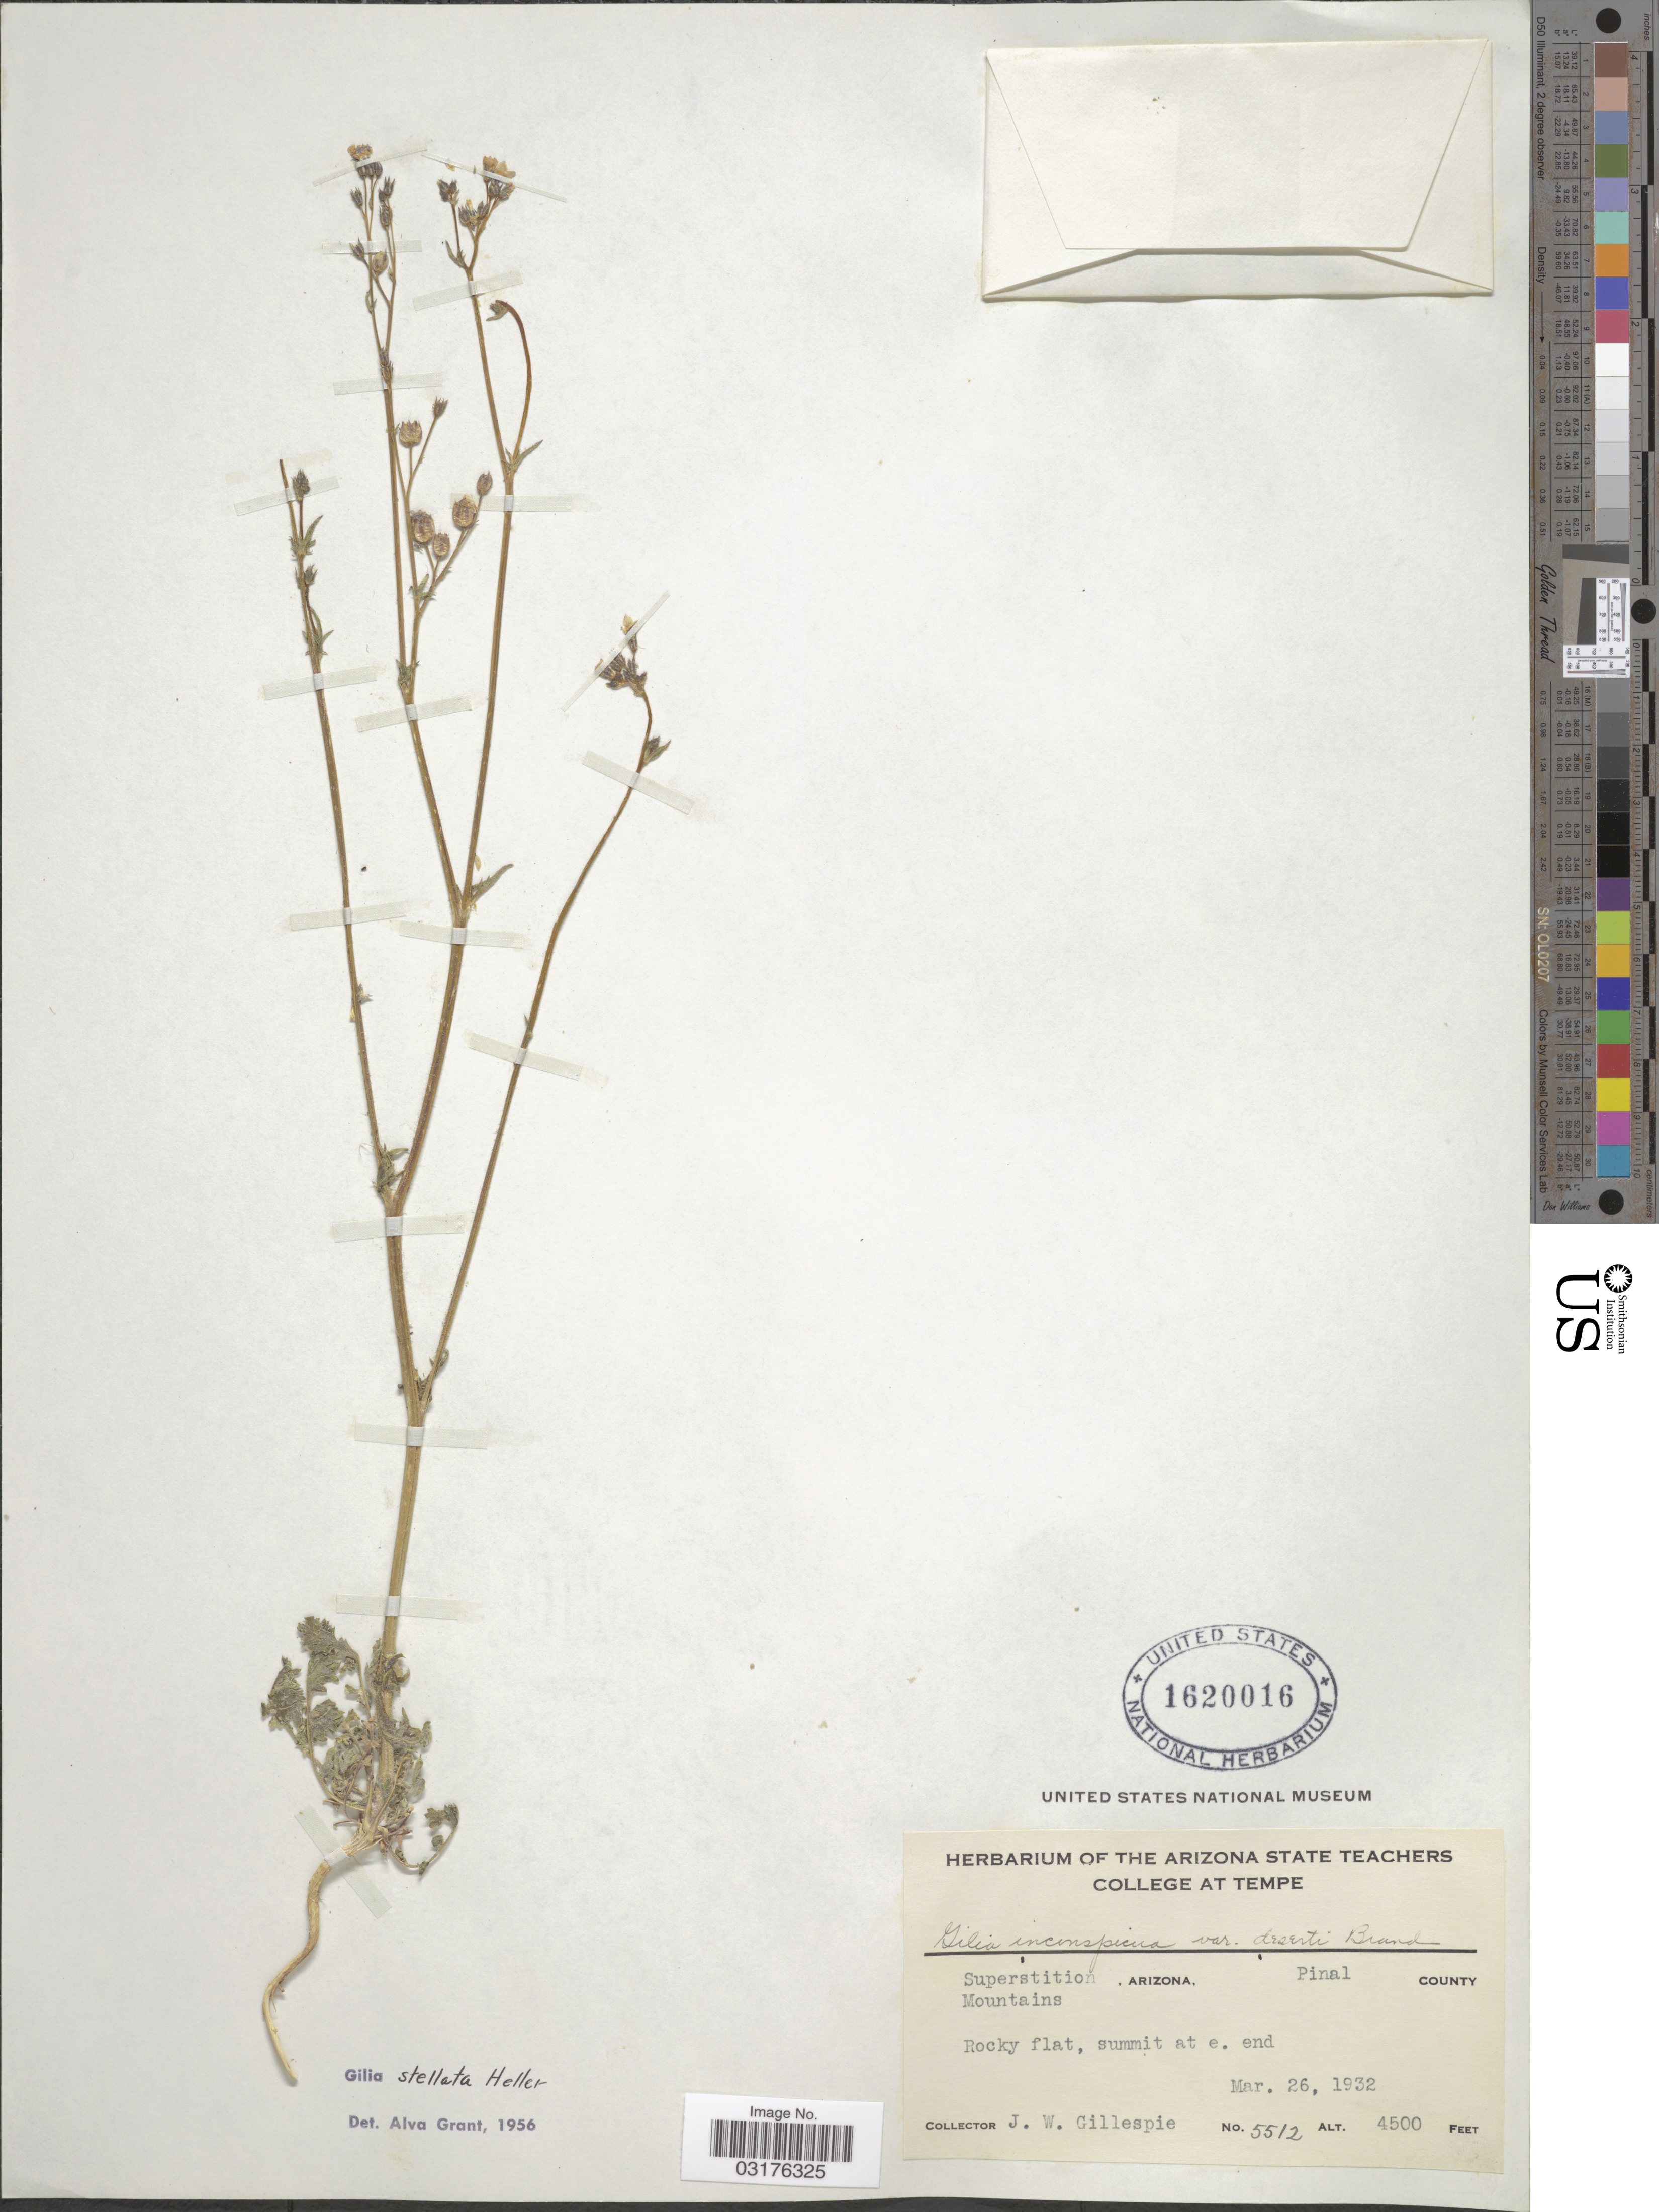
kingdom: Plantae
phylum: Tracheophyta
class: Magnoliopsida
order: Ericales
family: Polemoniaceae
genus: Gilia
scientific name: Gilia stellata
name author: A. Heller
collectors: J. W. Gillespie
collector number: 5512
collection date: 1932-03-26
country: United States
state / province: Arizona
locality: Superstition, Arizona, Pinal County, Mountains, Rocky flat, summit at e. end.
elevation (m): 1372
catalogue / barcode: US 1620016